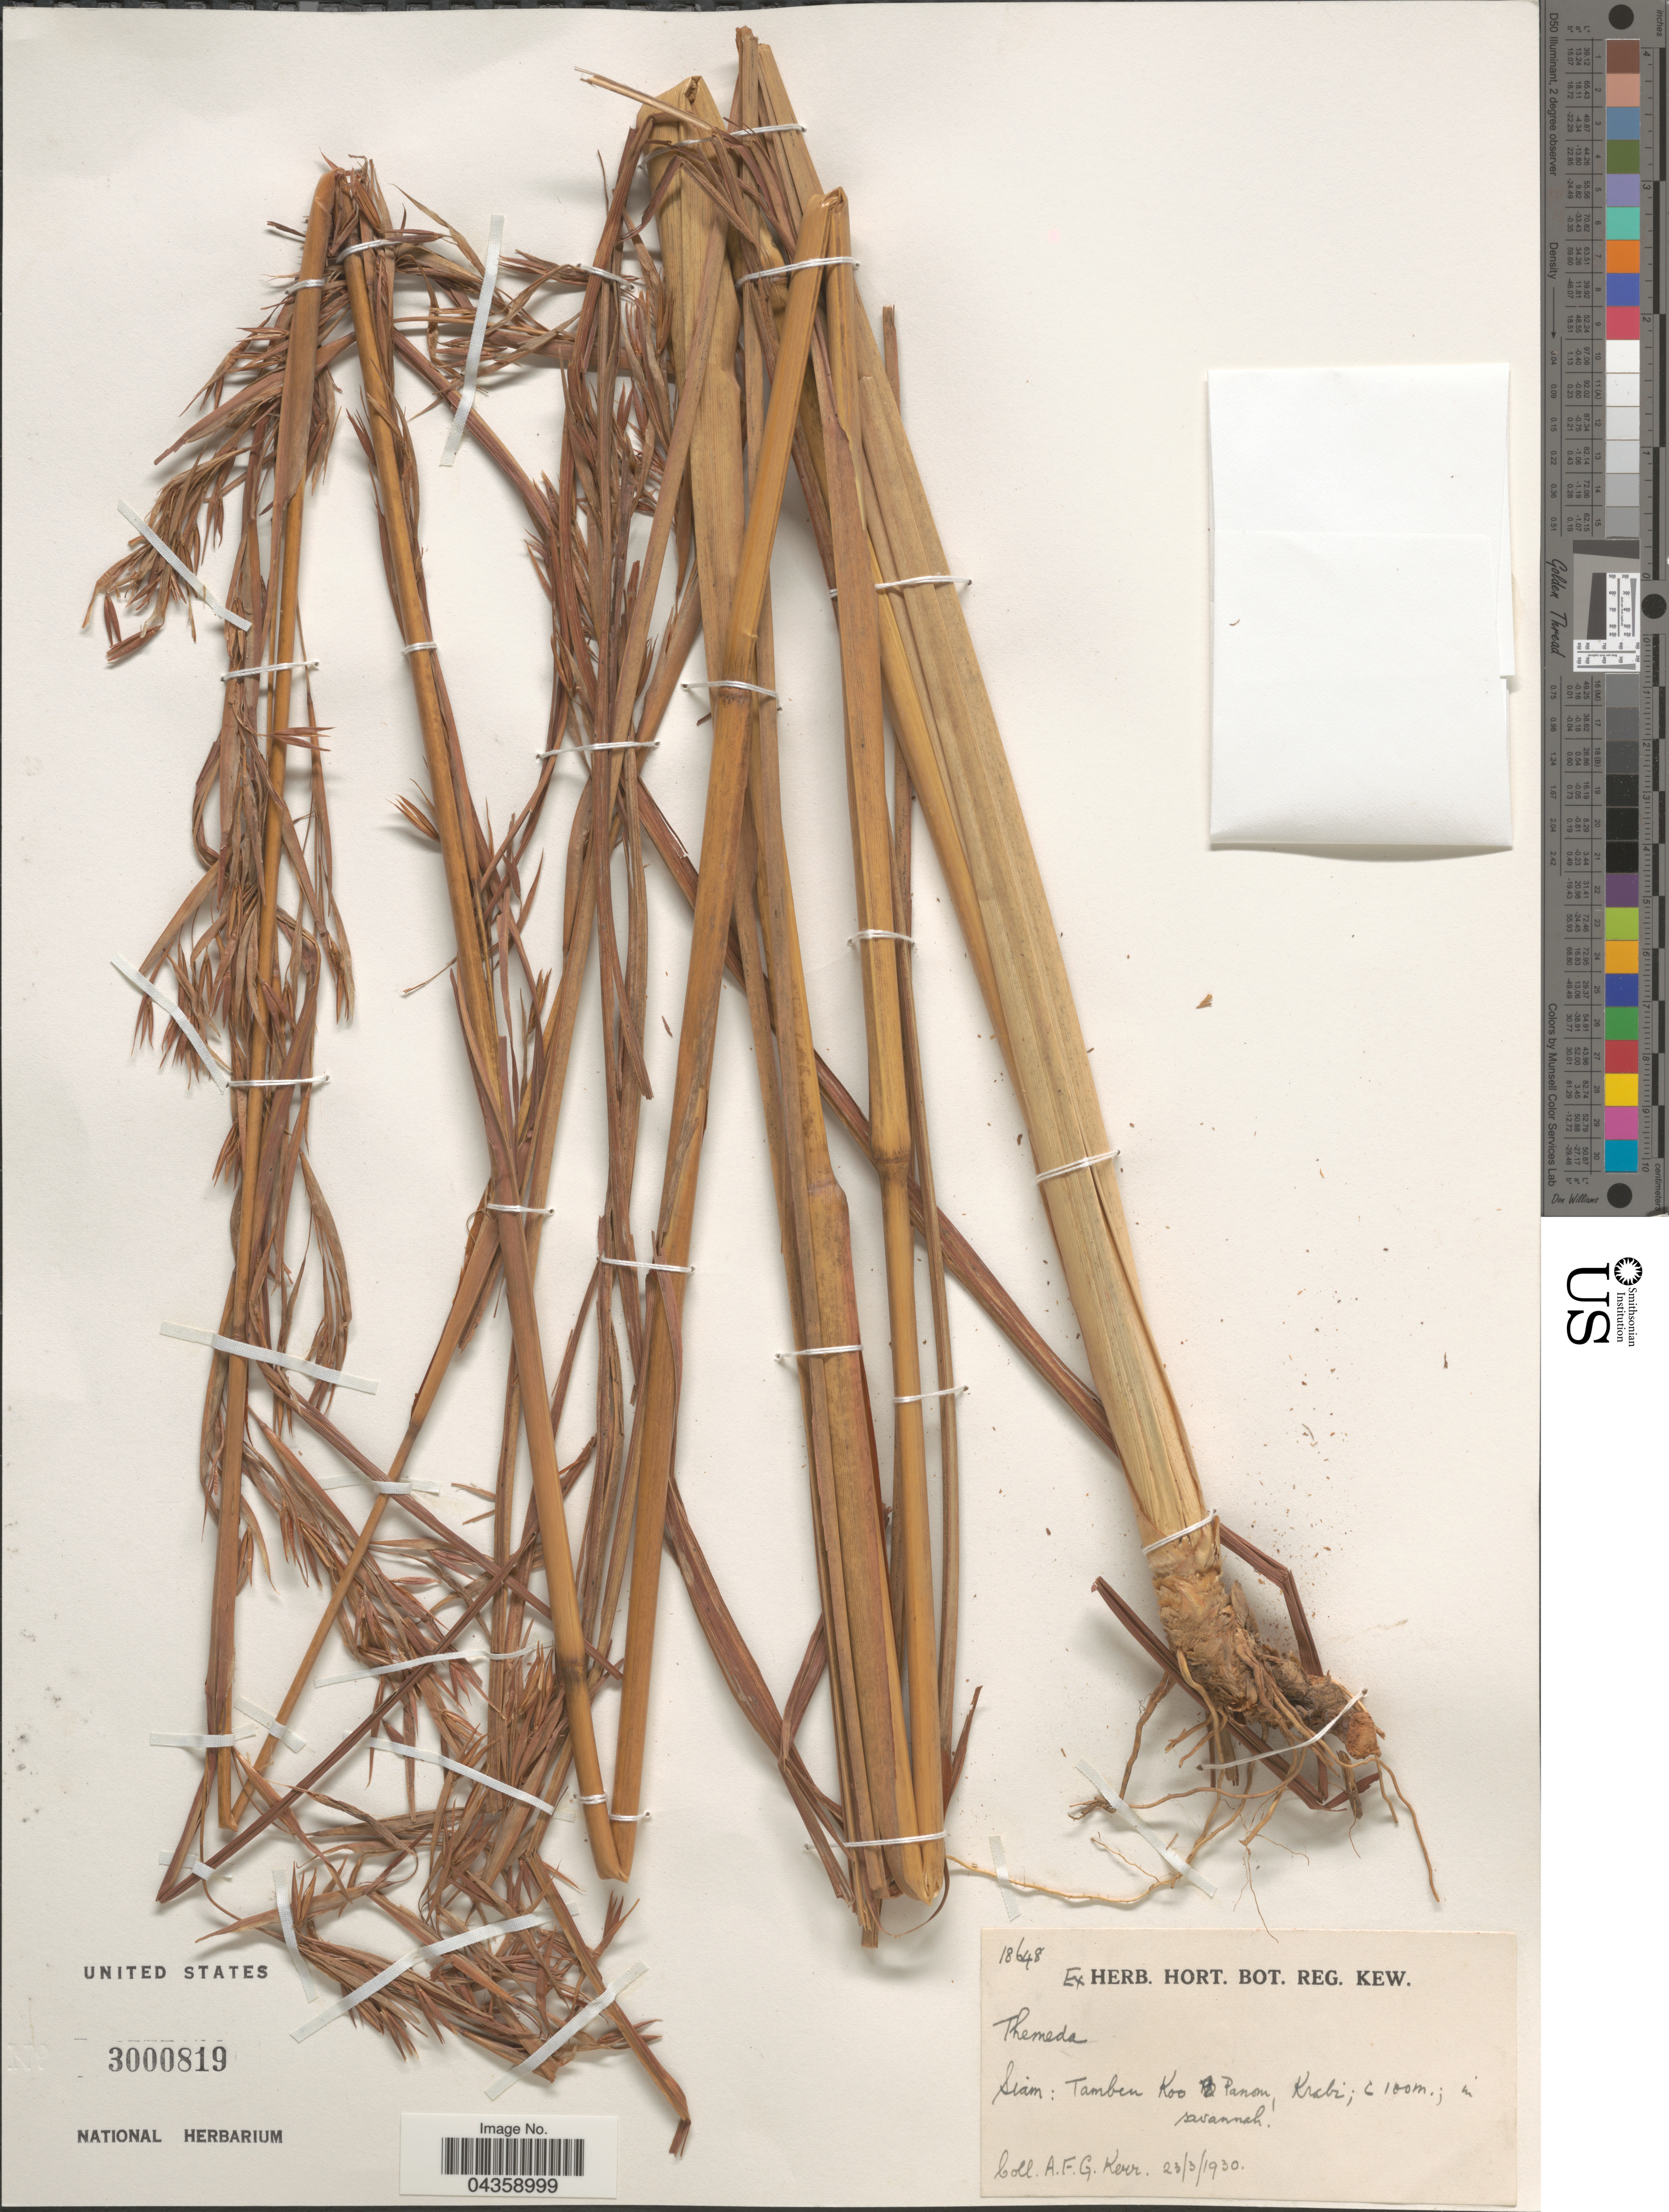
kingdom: Plantae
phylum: Tracheophyta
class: Liliopsida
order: Poales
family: Poaceae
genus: Themeda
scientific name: Themeda sp.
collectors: A. F. G. Kerr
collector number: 18648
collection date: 1930-03-23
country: Thailand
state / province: Krabi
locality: Siam: Tamben Koo Panom.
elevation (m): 100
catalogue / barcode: US 3000819